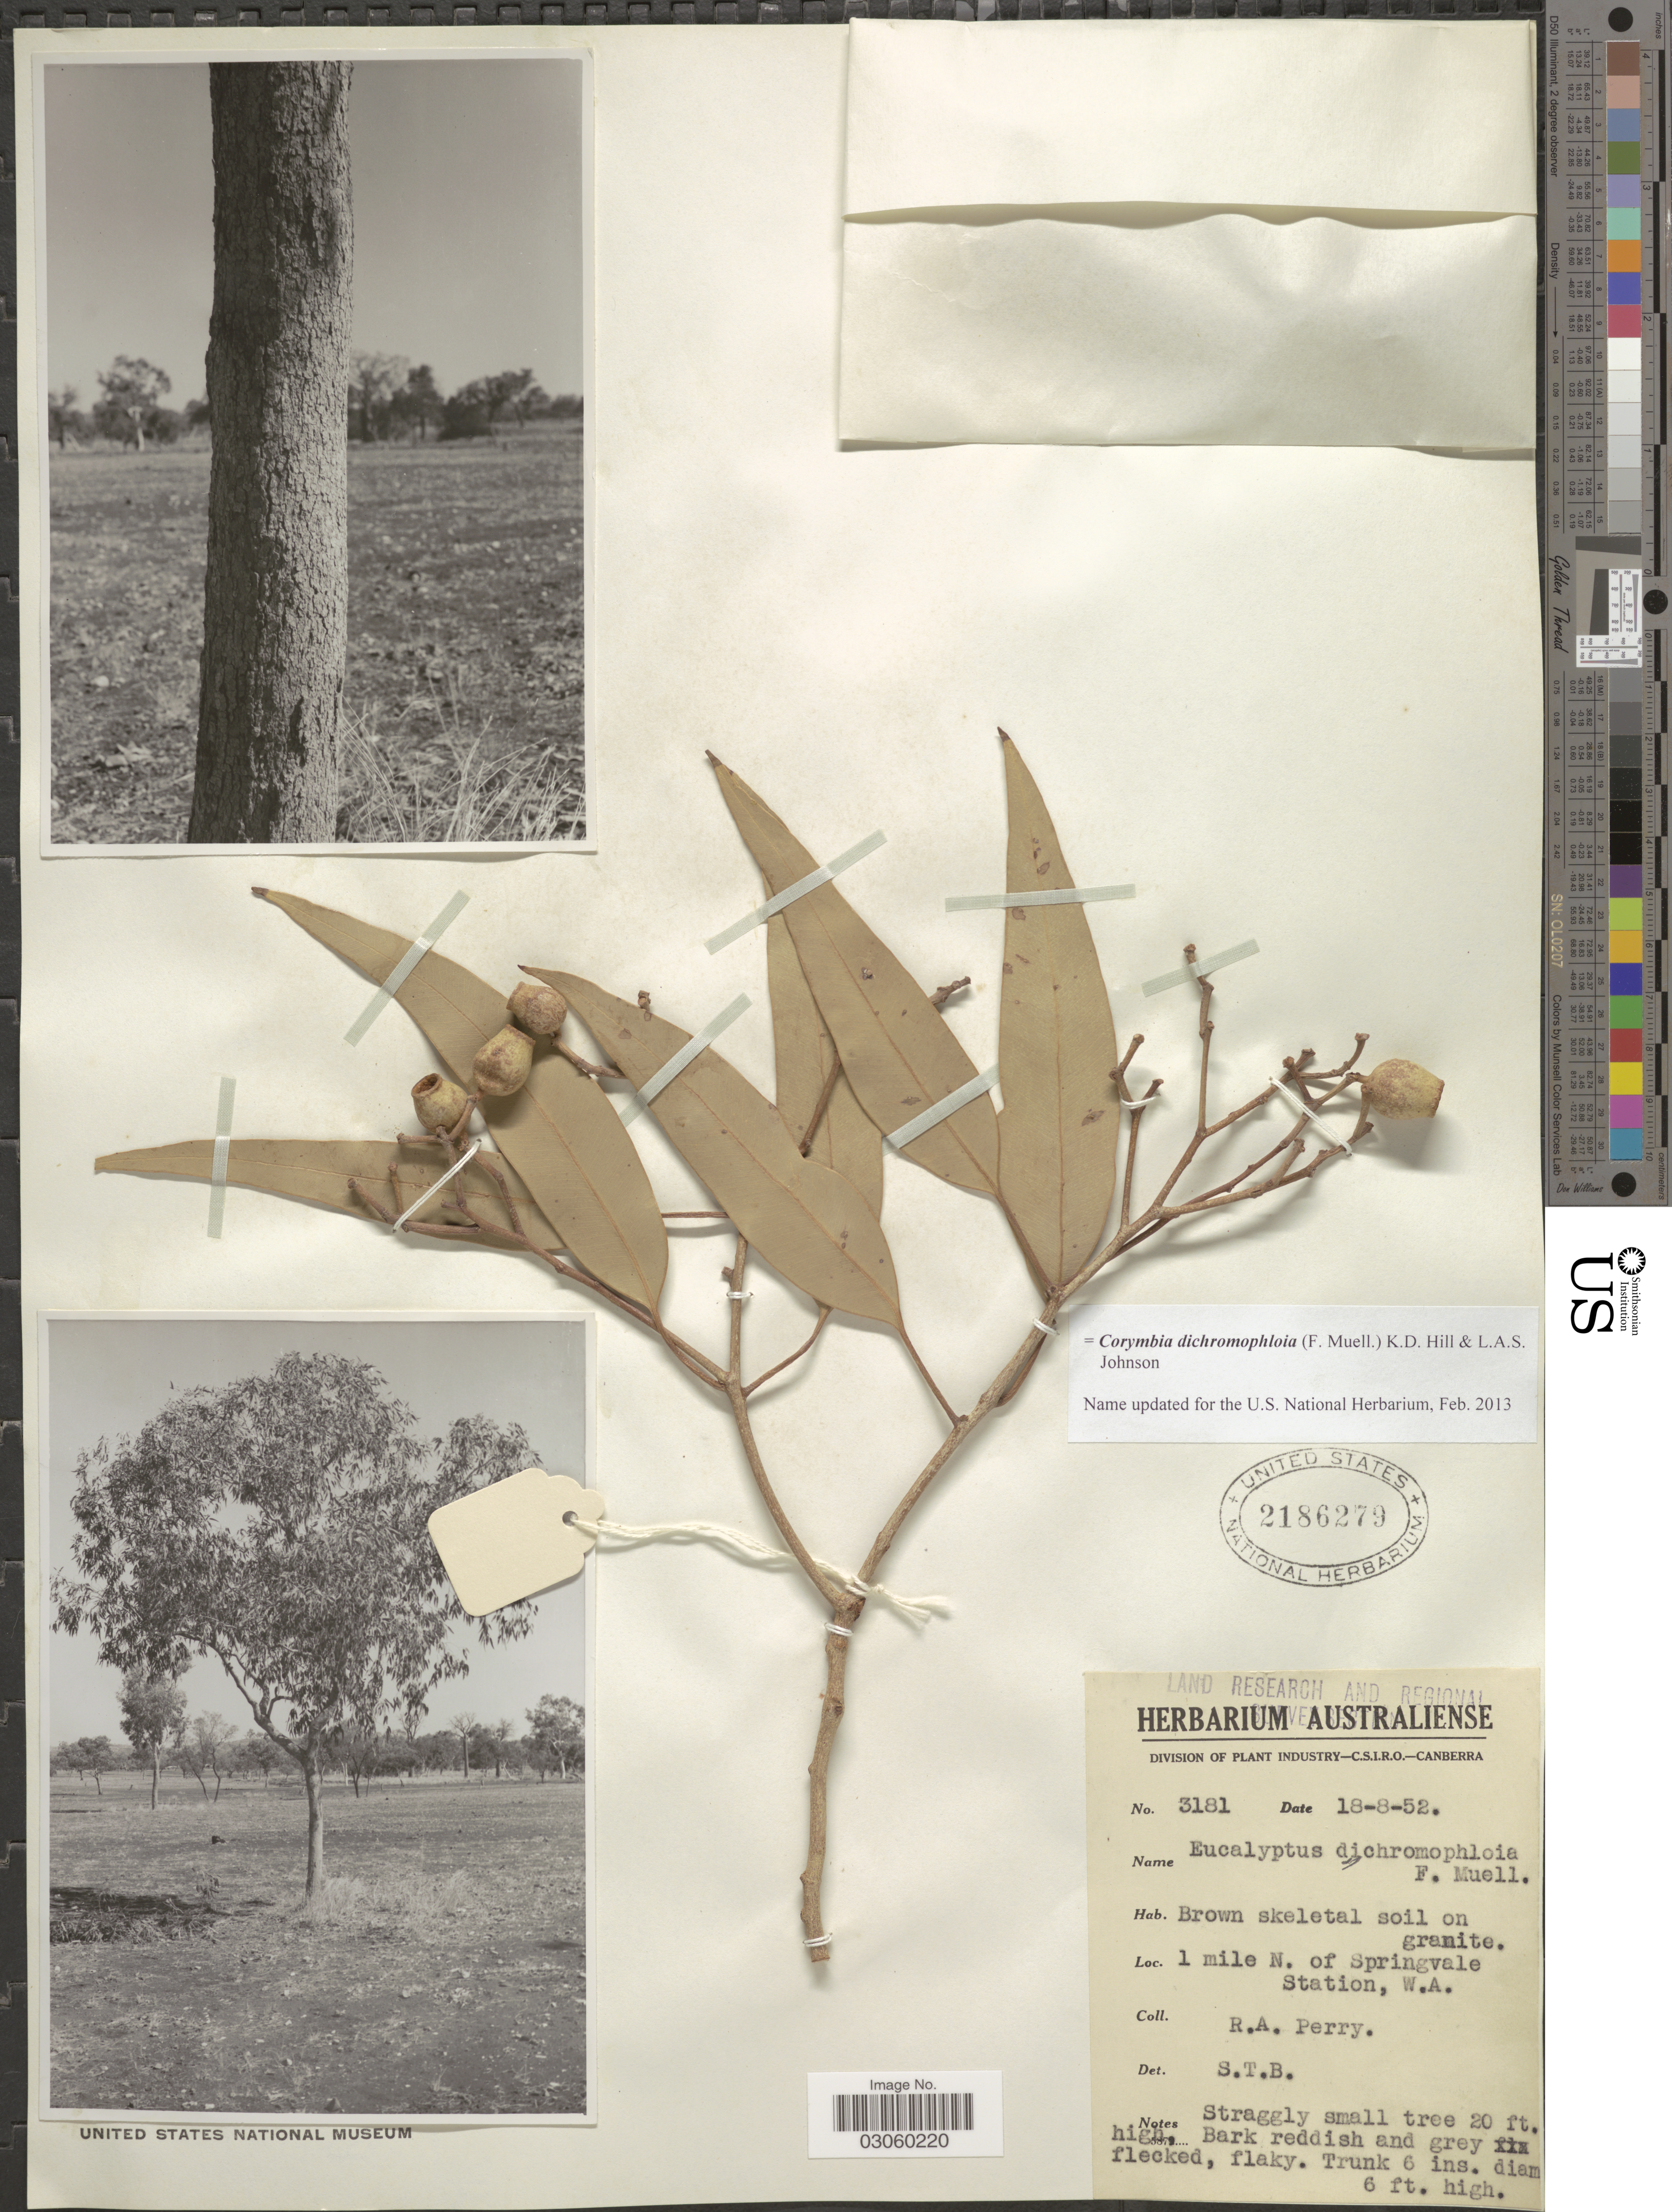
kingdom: Plantae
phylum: Tracheophyta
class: Magnoliopsida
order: Myrtales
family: Myrtaceae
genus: Corymbia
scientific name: Corymbia dichromophloia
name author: (F. Muell.) K.D. Hill & L.A.S. Johnson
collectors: Perry, R. A.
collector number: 3181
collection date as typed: Transcribed d/m/y: 18/8/52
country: Australia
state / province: Western Australia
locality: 1 mile N. of Springvale Station, W.A.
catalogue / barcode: US 2186279